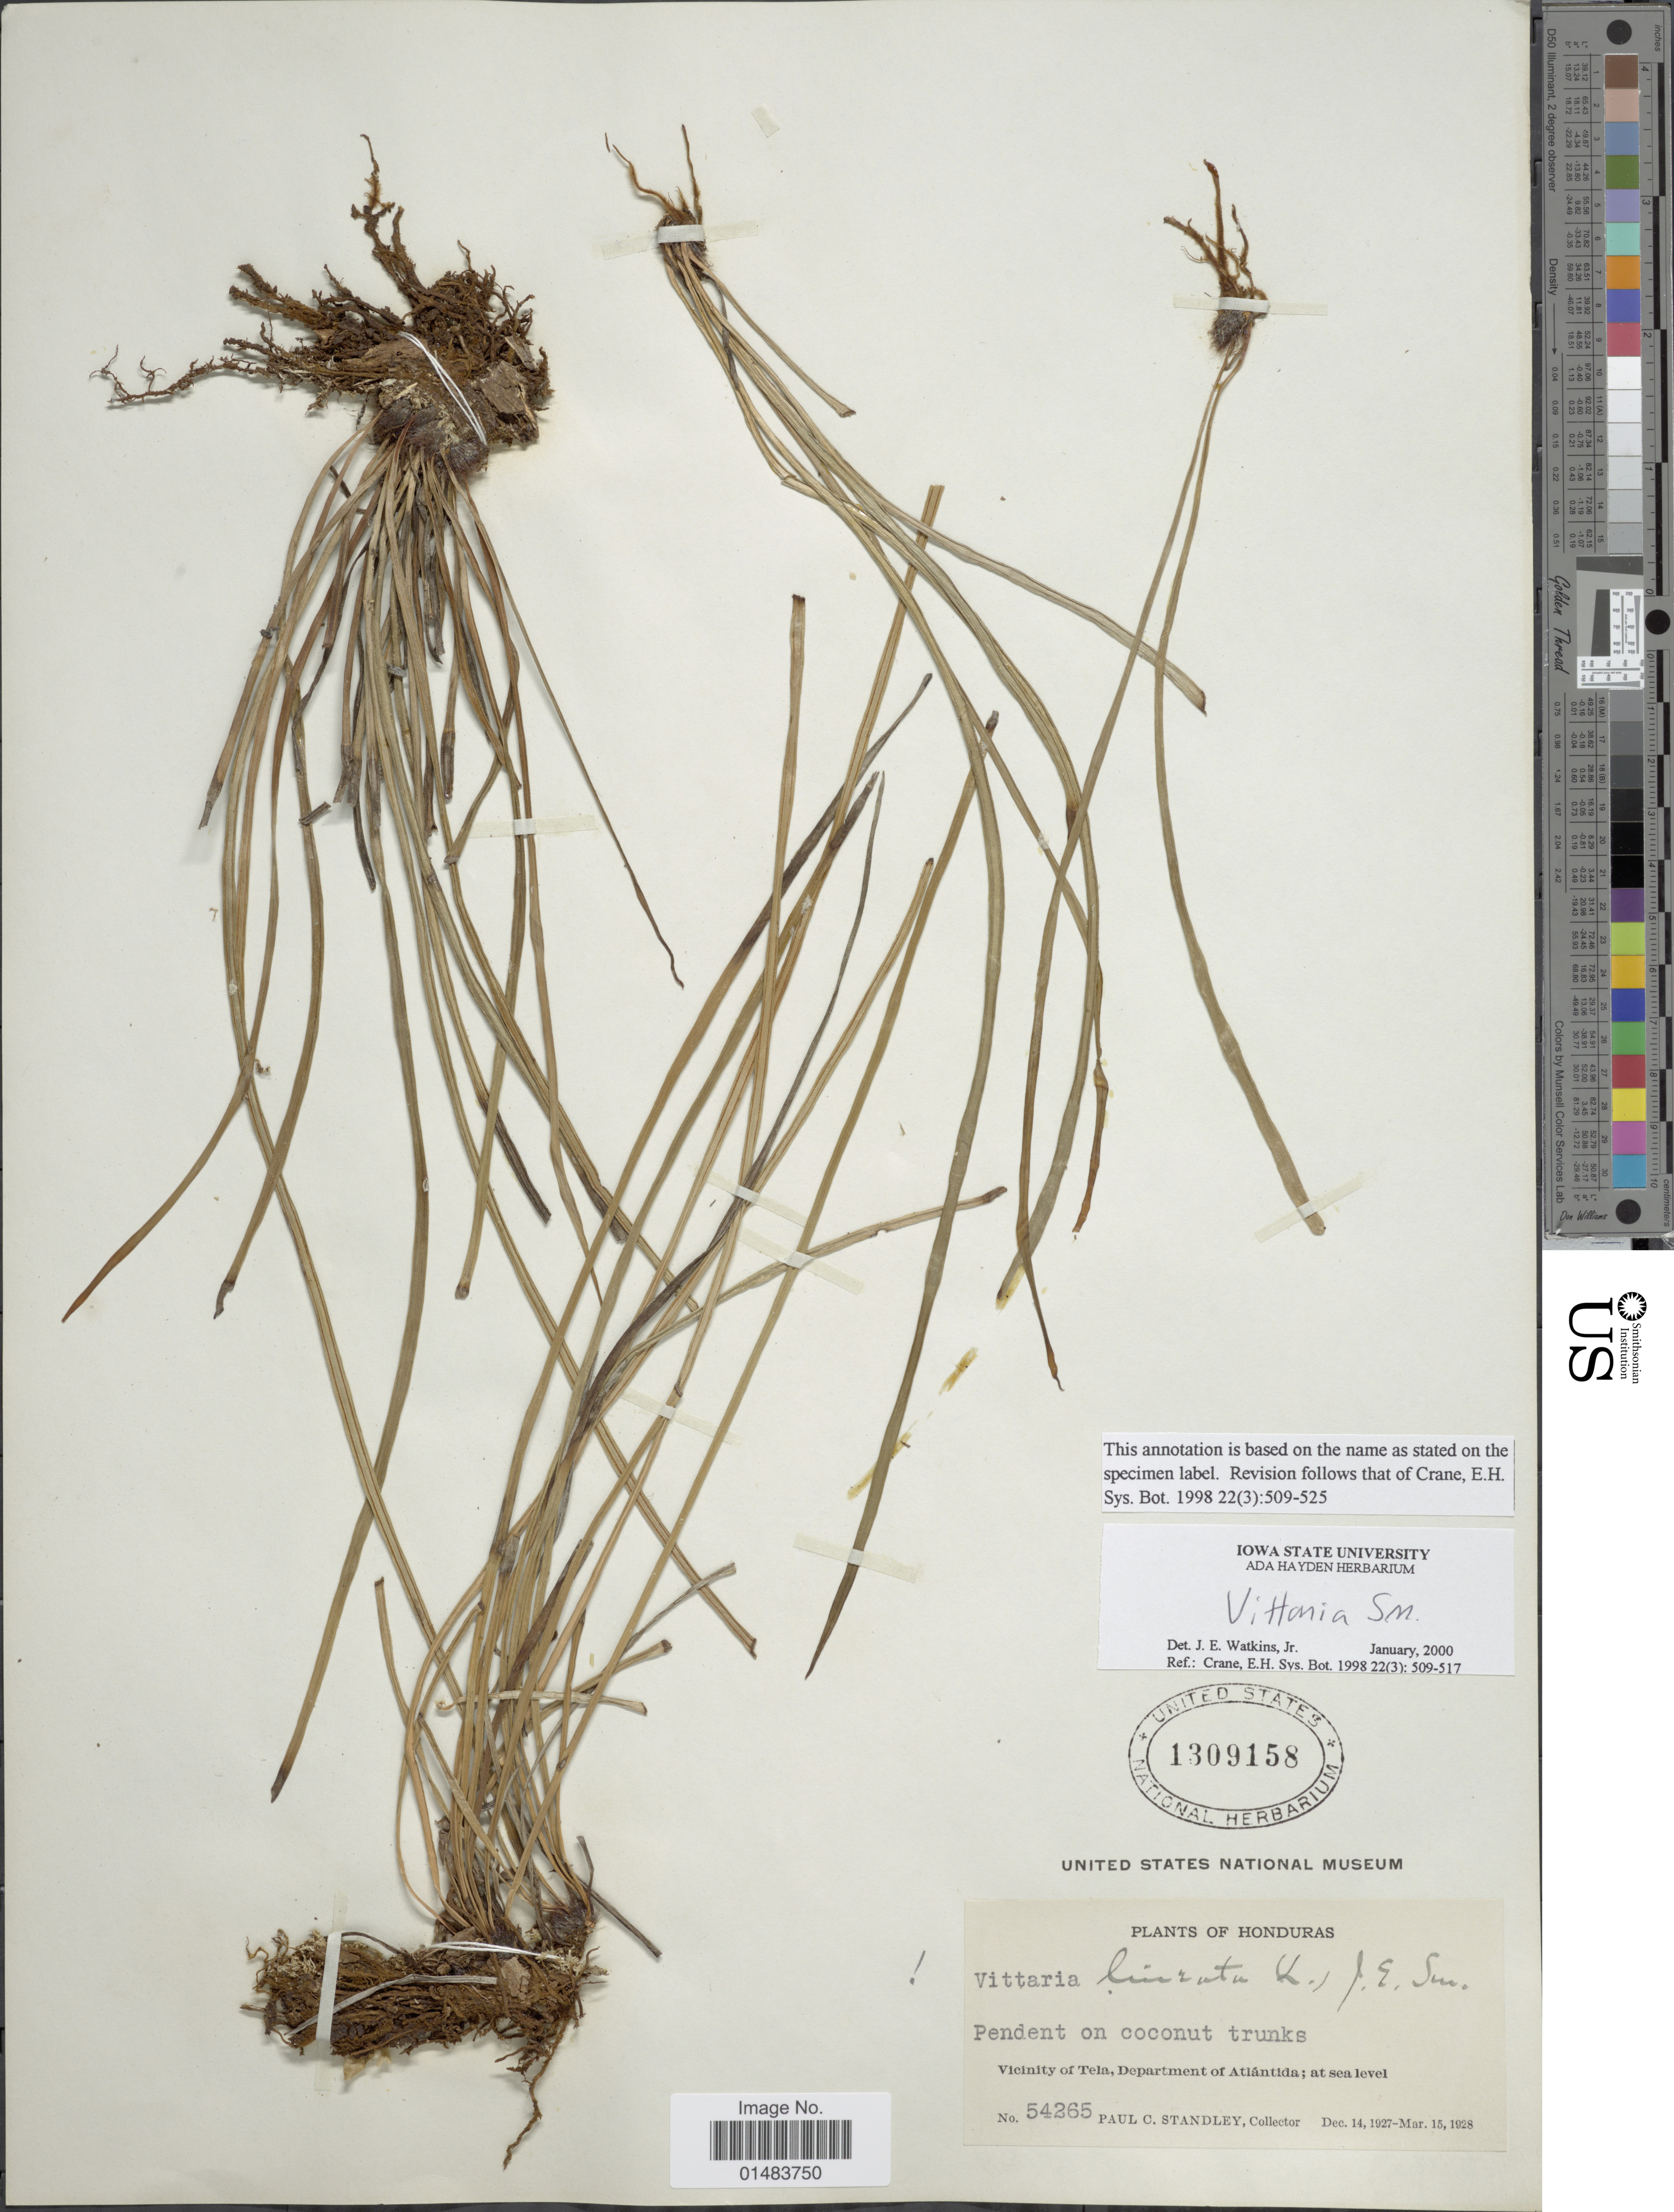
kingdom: Plantae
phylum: Tracheophyta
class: Polypodiopsida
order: Polypodiales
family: Pteridaceae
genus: Vittaria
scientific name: Vittaria lineata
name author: (L.) Sm.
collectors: P. C. Standley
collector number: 54265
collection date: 1927-12-14/1928-03-15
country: Honduras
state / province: Atlántida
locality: Plants of Honduras, vicinity of Tela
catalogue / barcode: US 1309158